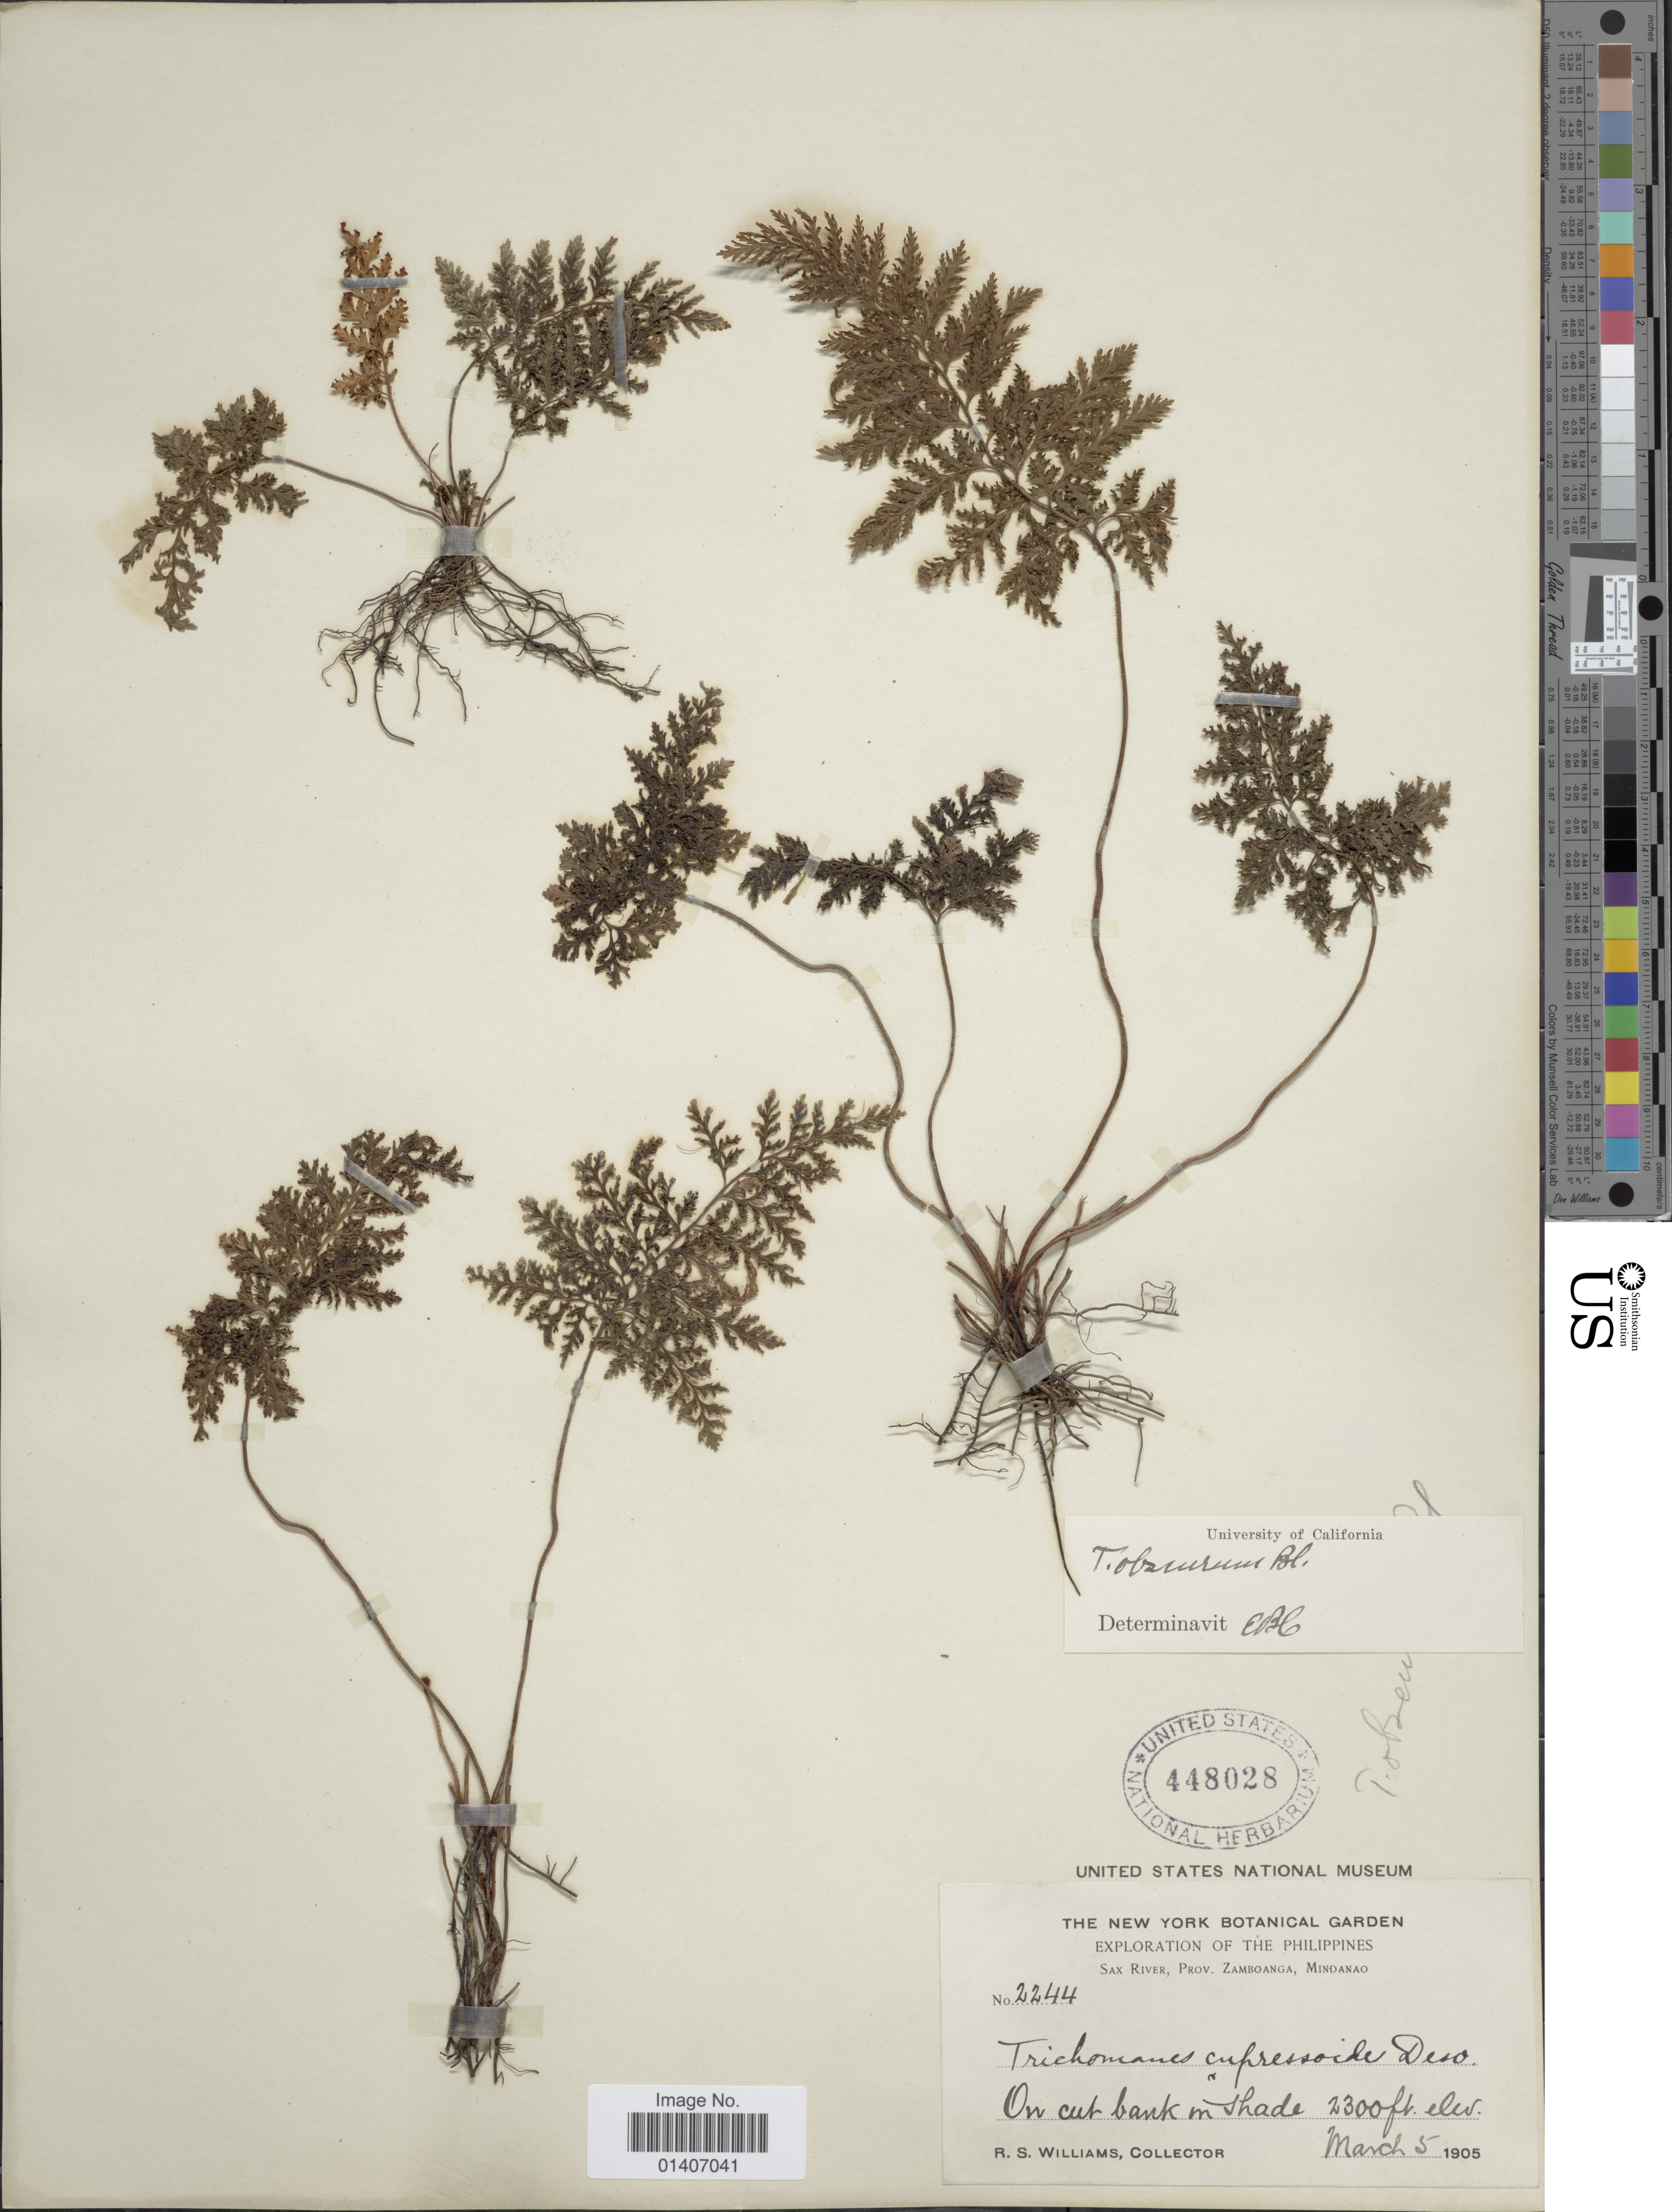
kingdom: Plantae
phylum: Tracheophyta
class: Polypodiopsida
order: Hymenophyllales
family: Hymenophyllaceae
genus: Abrodictyum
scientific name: Abrodictyum obscurum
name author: (Blume) Ebihara & K. Iwats.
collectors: R. S. Williams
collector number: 2244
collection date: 1905-03-05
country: Philippines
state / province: Zamboanga Peninsula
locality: Sax river, prov. Zamboanga, Mindanao, on cut bank in shade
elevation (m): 701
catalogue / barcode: US 448028